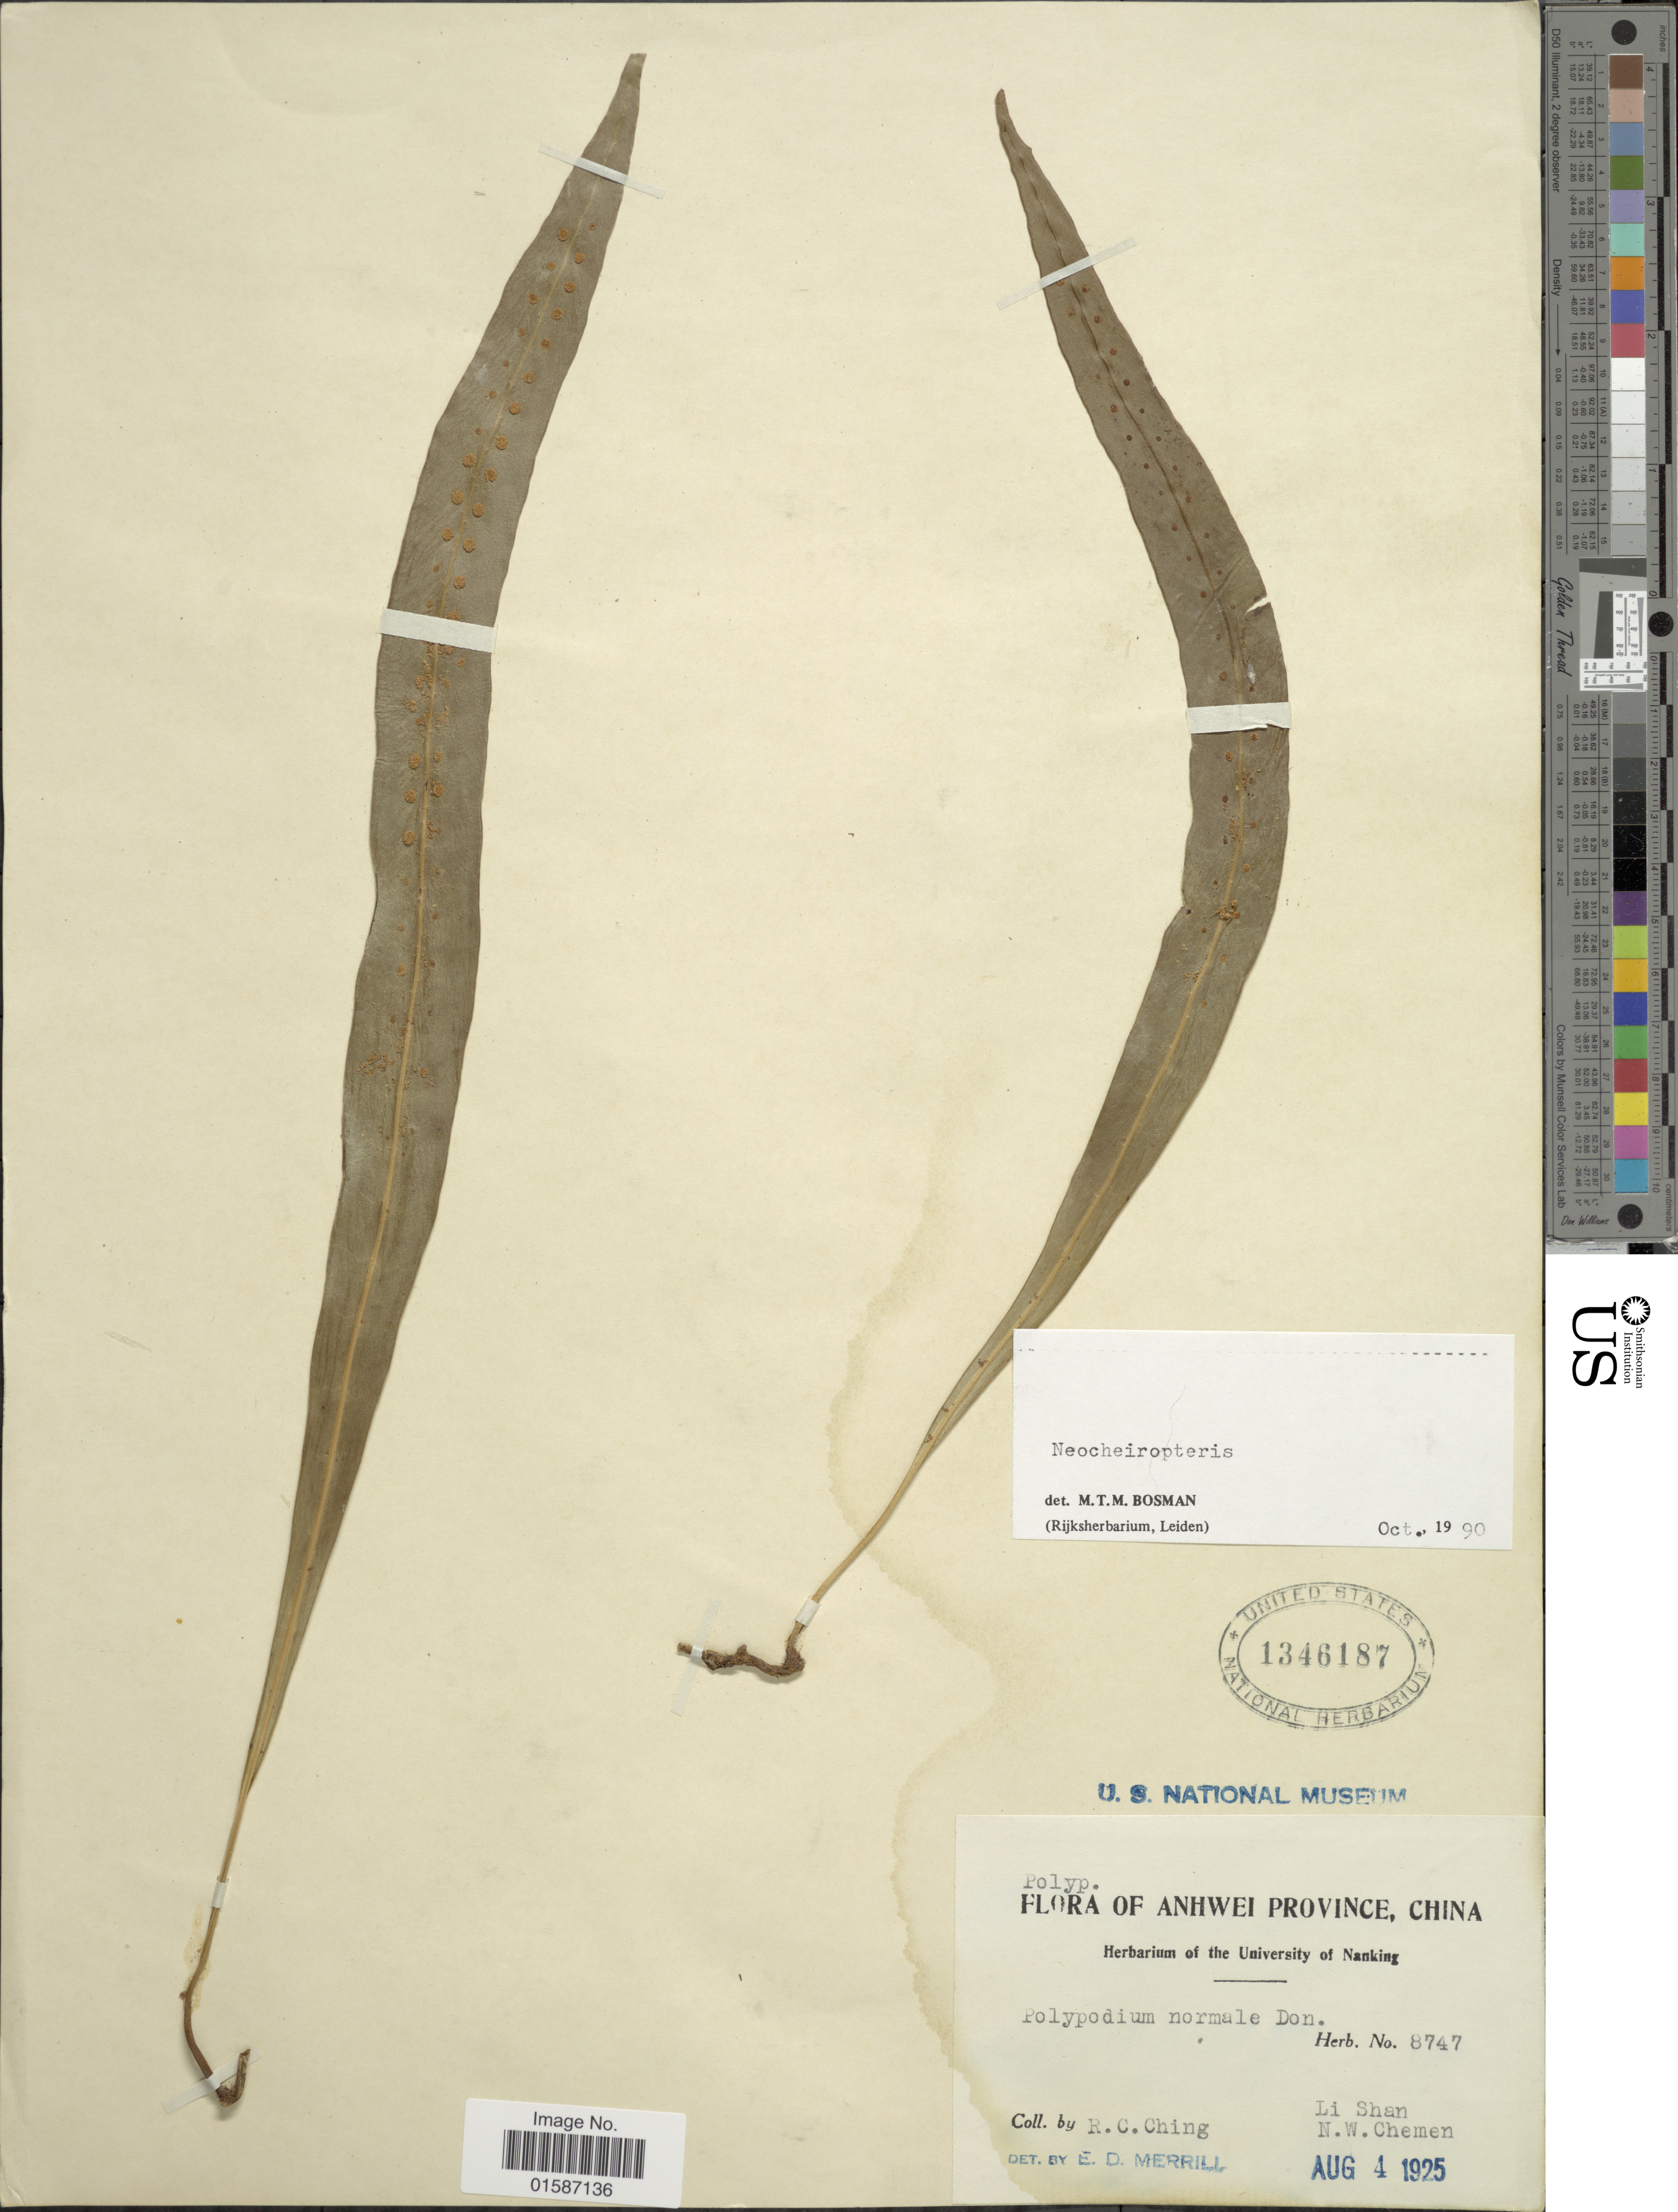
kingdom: Plantae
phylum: Tracheophyta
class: Polypodiopsida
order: Polypodiales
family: Polypodiaceae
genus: Tricholepidium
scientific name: Tricholepidium normale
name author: (D. Don) Ching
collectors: R. C. Ching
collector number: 8747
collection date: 1925-08-04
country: China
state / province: Anhui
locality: Anhwei Province, Li Shan, N.W. Chemen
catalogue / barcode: US 1346187